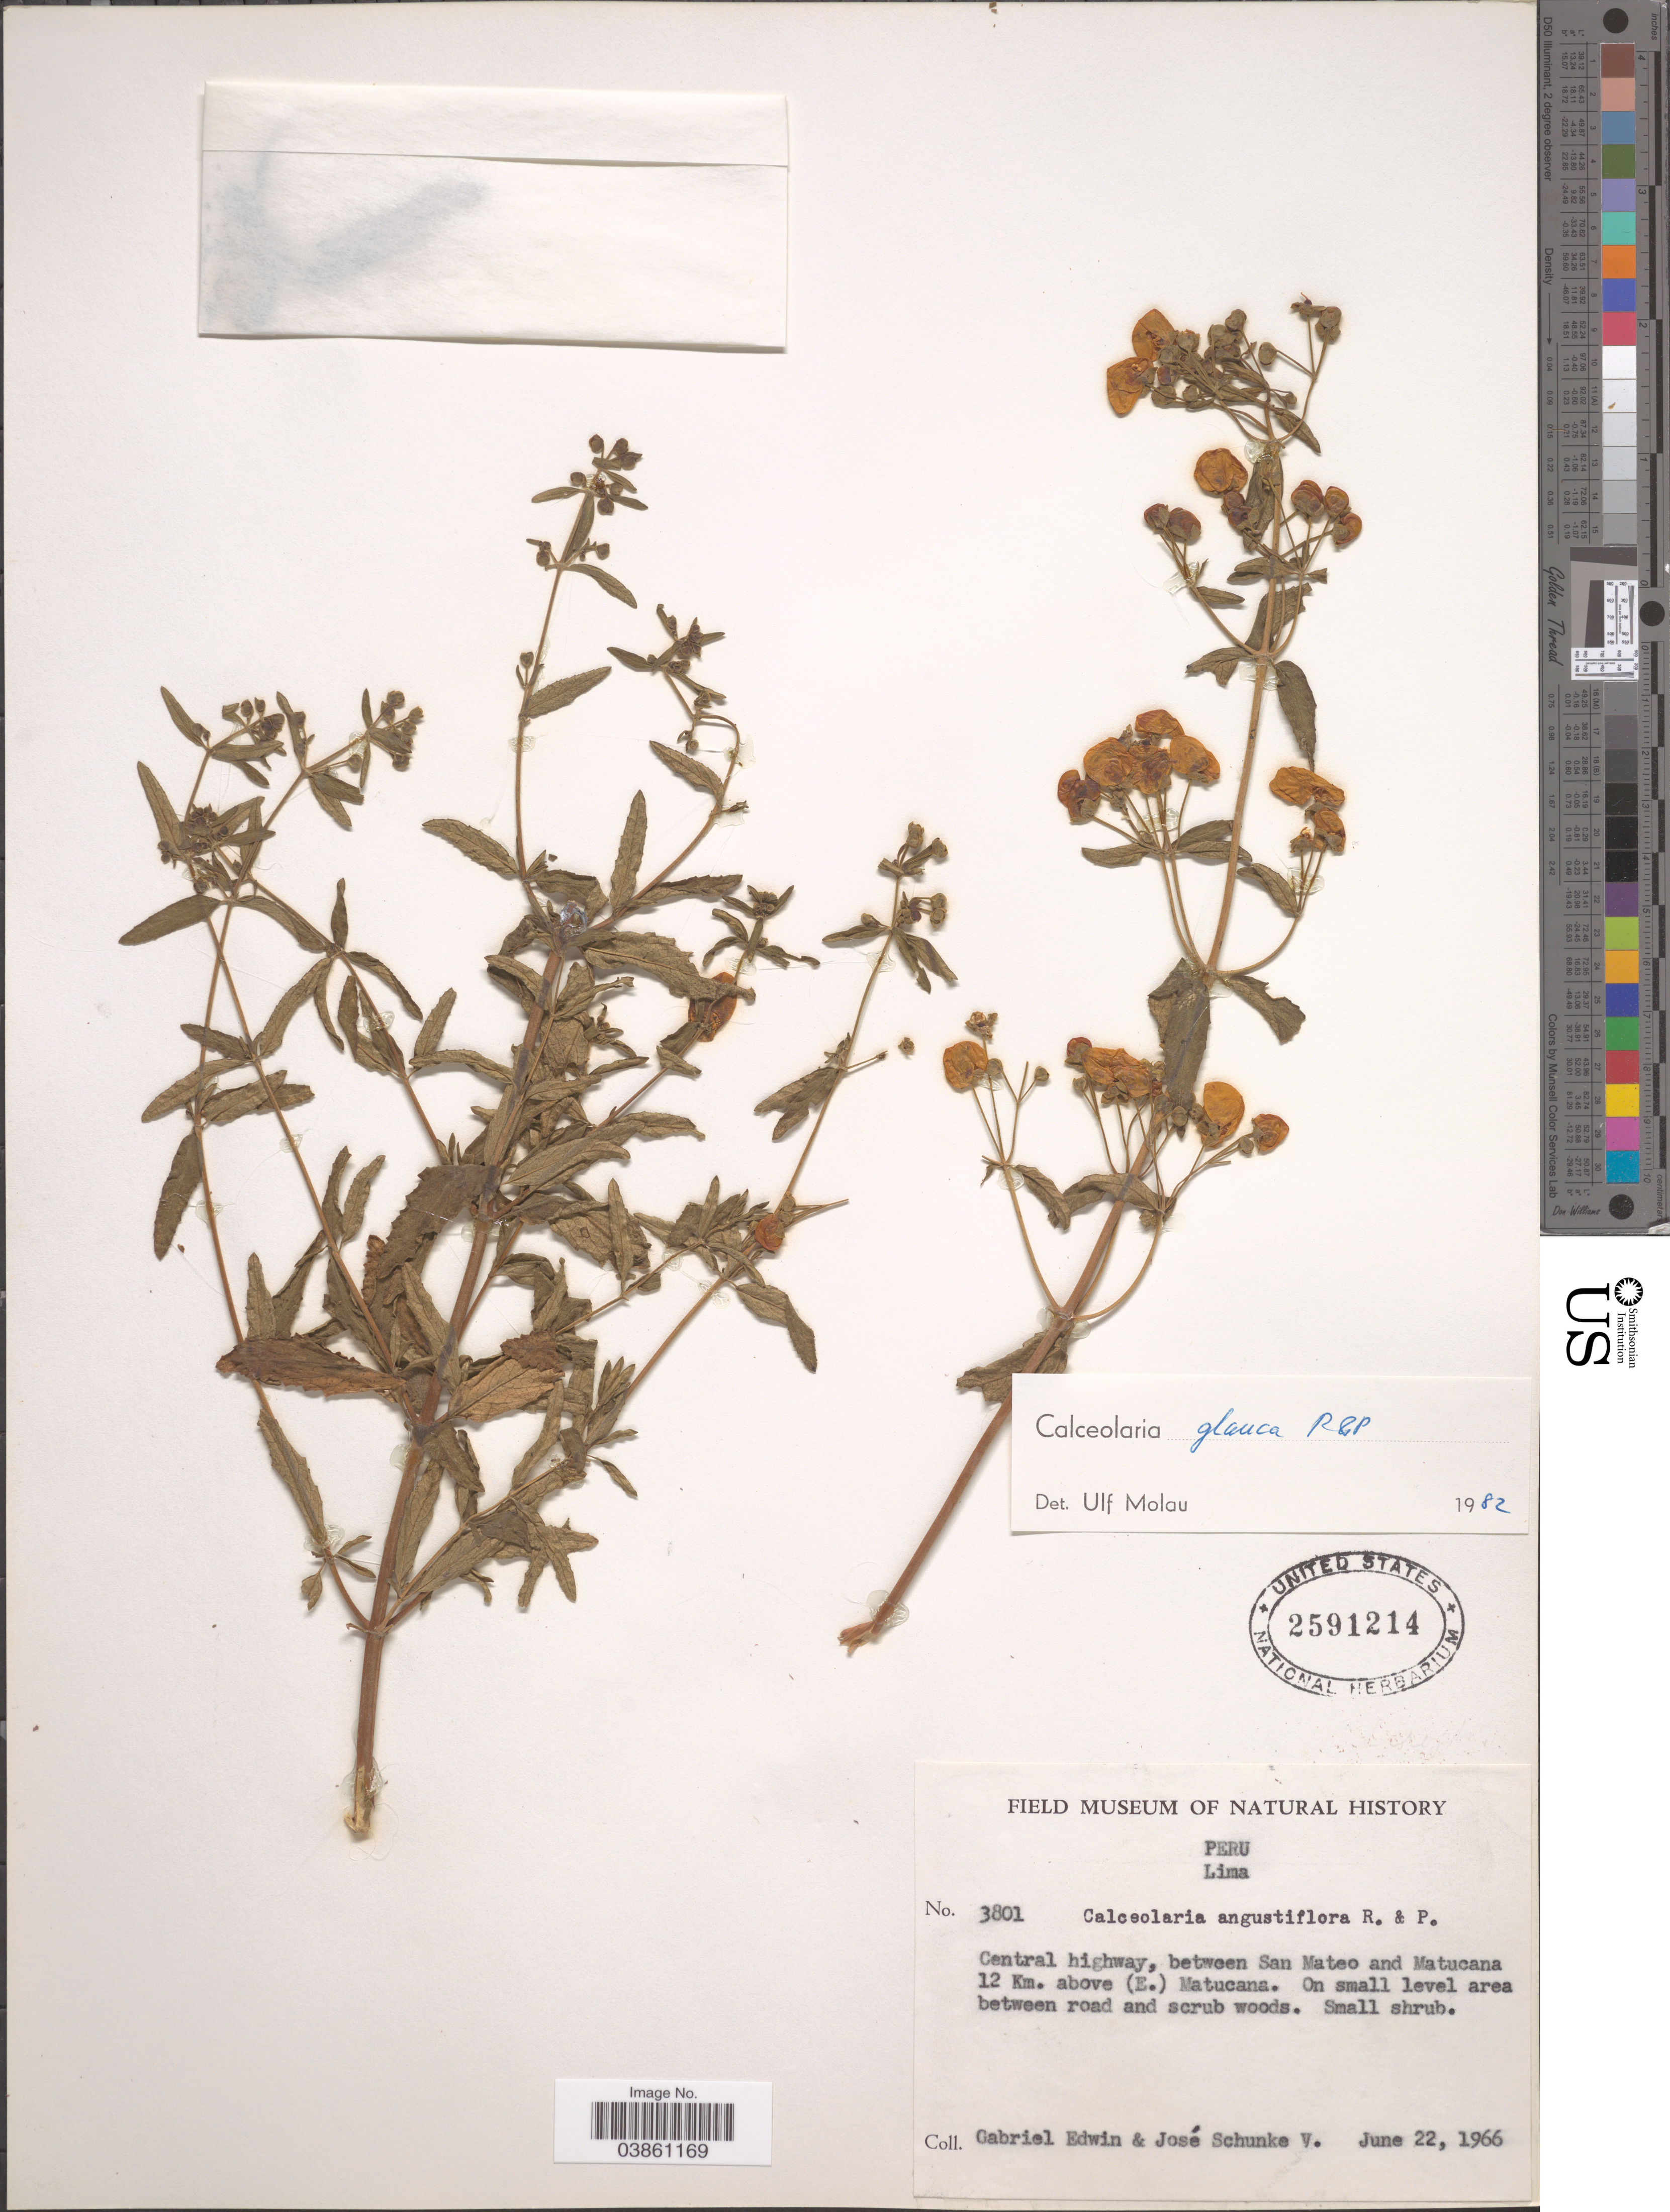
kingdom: Plantae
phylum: Tracheophyta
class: Magnoliopsida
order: Lamiales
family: Calceolariaceae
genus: Calceolaria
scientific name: Calceolaria glauca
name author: Ruiz & Pav.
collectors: G. Edwin & J. Schunke Vigo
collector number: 3801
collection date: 1966-06-22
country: Peru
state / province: Lima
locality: Central highway, between San Mateo and Matucana 12 Km. above (E.) Matucana.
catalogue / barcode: US 2591214